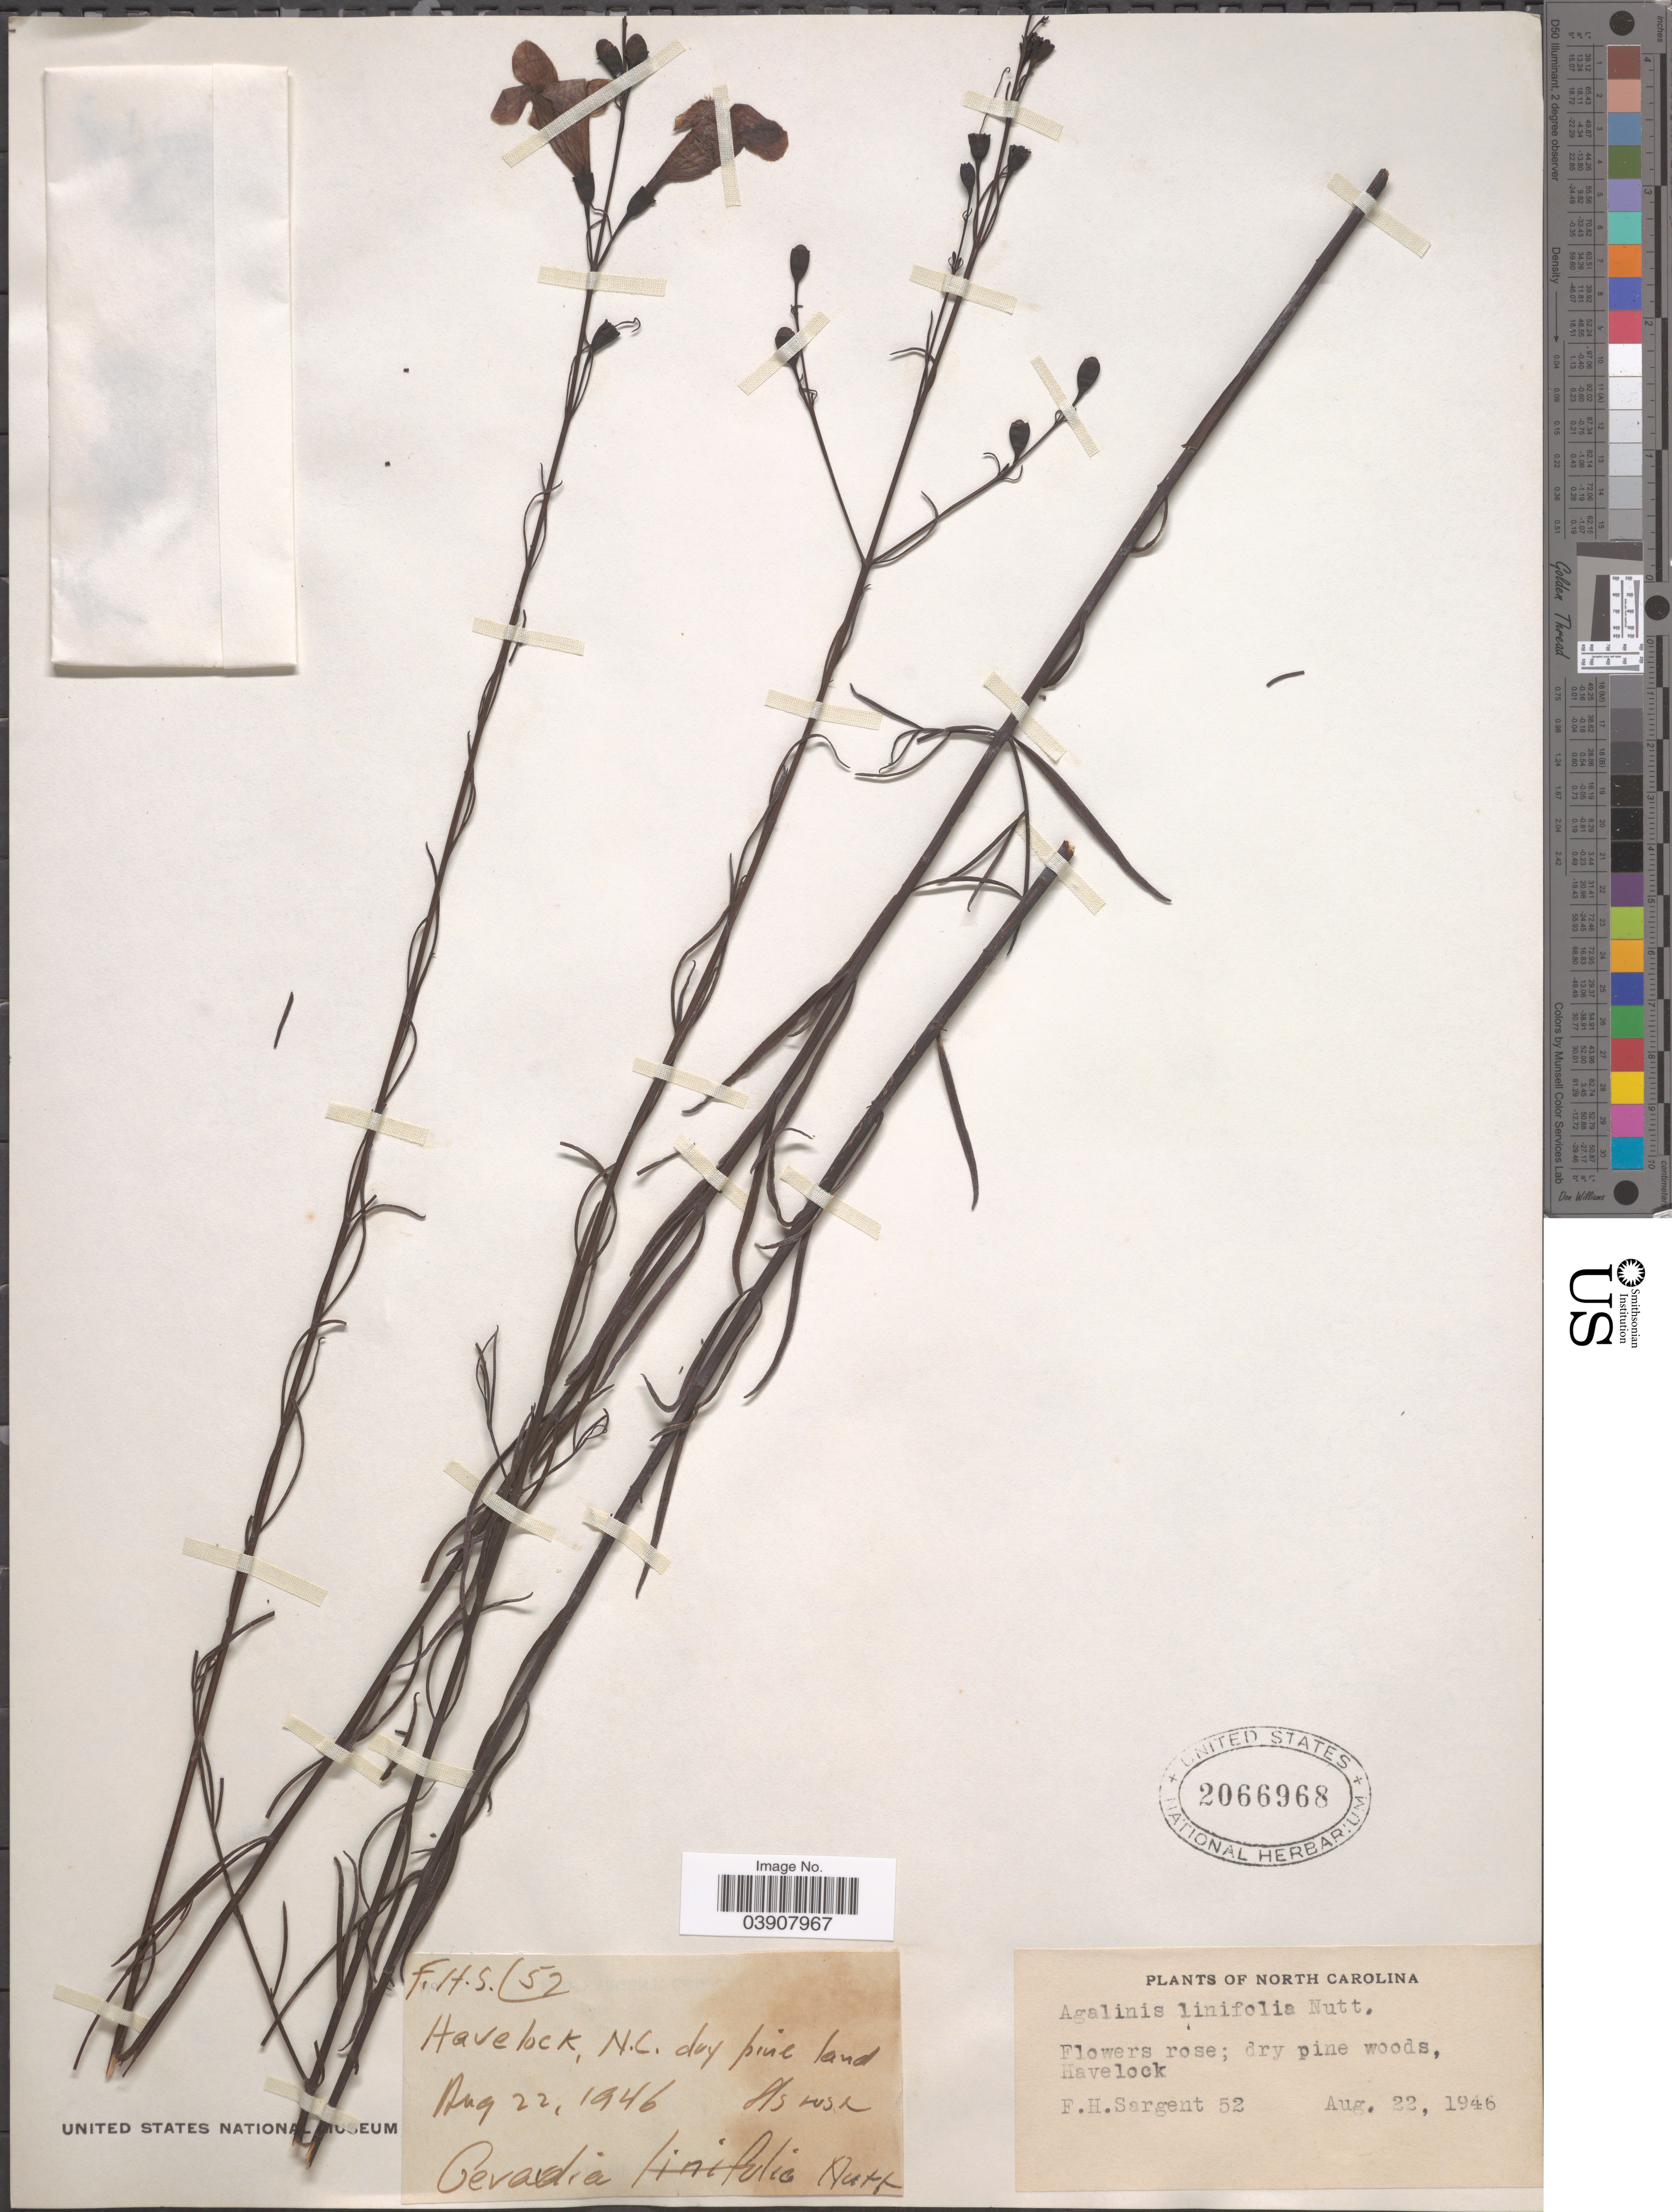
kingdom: Plantae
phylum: Tracheophyta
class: Magnoliopsida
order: Lamiales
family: Orobanchaceae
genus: Agalinis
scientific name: Agalinis linifolia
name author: (Nutt.) Britton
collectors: F. H. Sargent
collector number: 52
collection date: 1946-08-22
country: United States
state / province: North Carolina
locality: Havelock.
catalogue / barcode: US 2066968